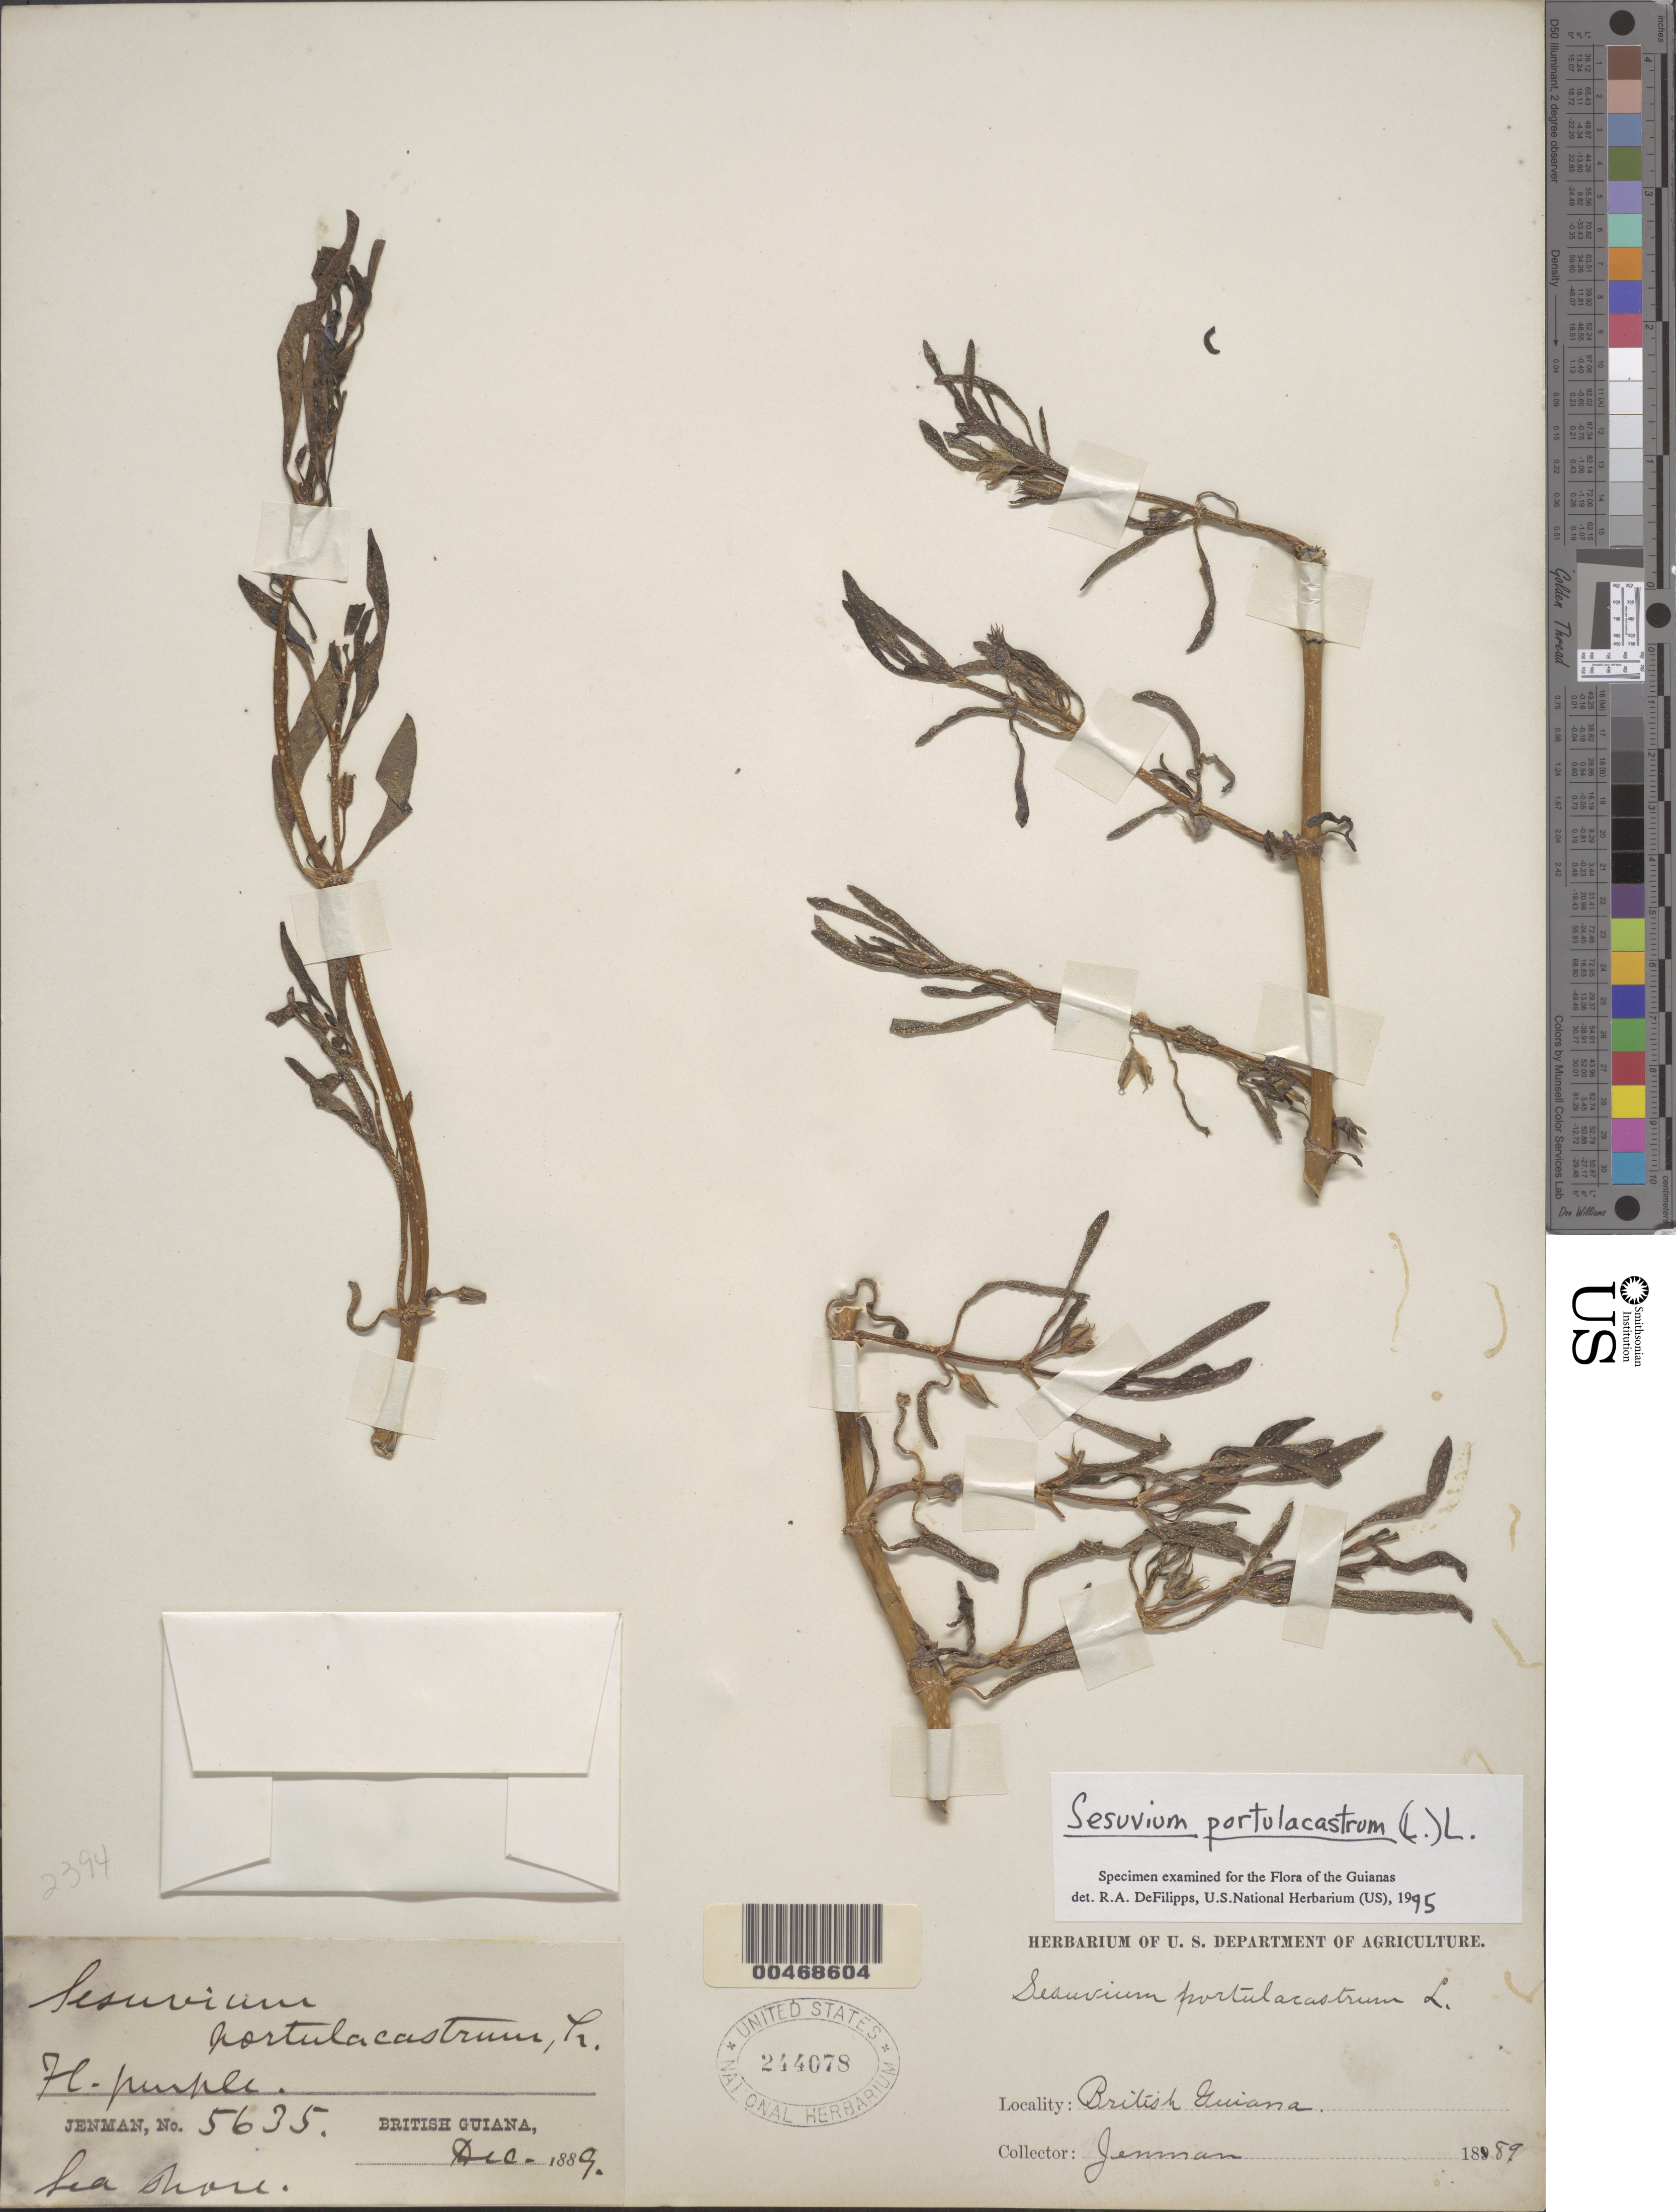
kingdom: Plantae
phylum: Tracheophyta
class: Magnoliopsida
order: Caryophyllales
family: Aizoaceae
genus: Sesuvium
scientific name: Sesuvium portulacastrum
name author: (L.) L.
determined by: DeFilipps, R. A.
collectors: G. S. Jenman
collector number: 5635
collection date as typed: Dec 1889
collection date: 1889-12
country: Guyana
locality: Seashore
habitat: Seashore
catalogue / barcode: US 244078